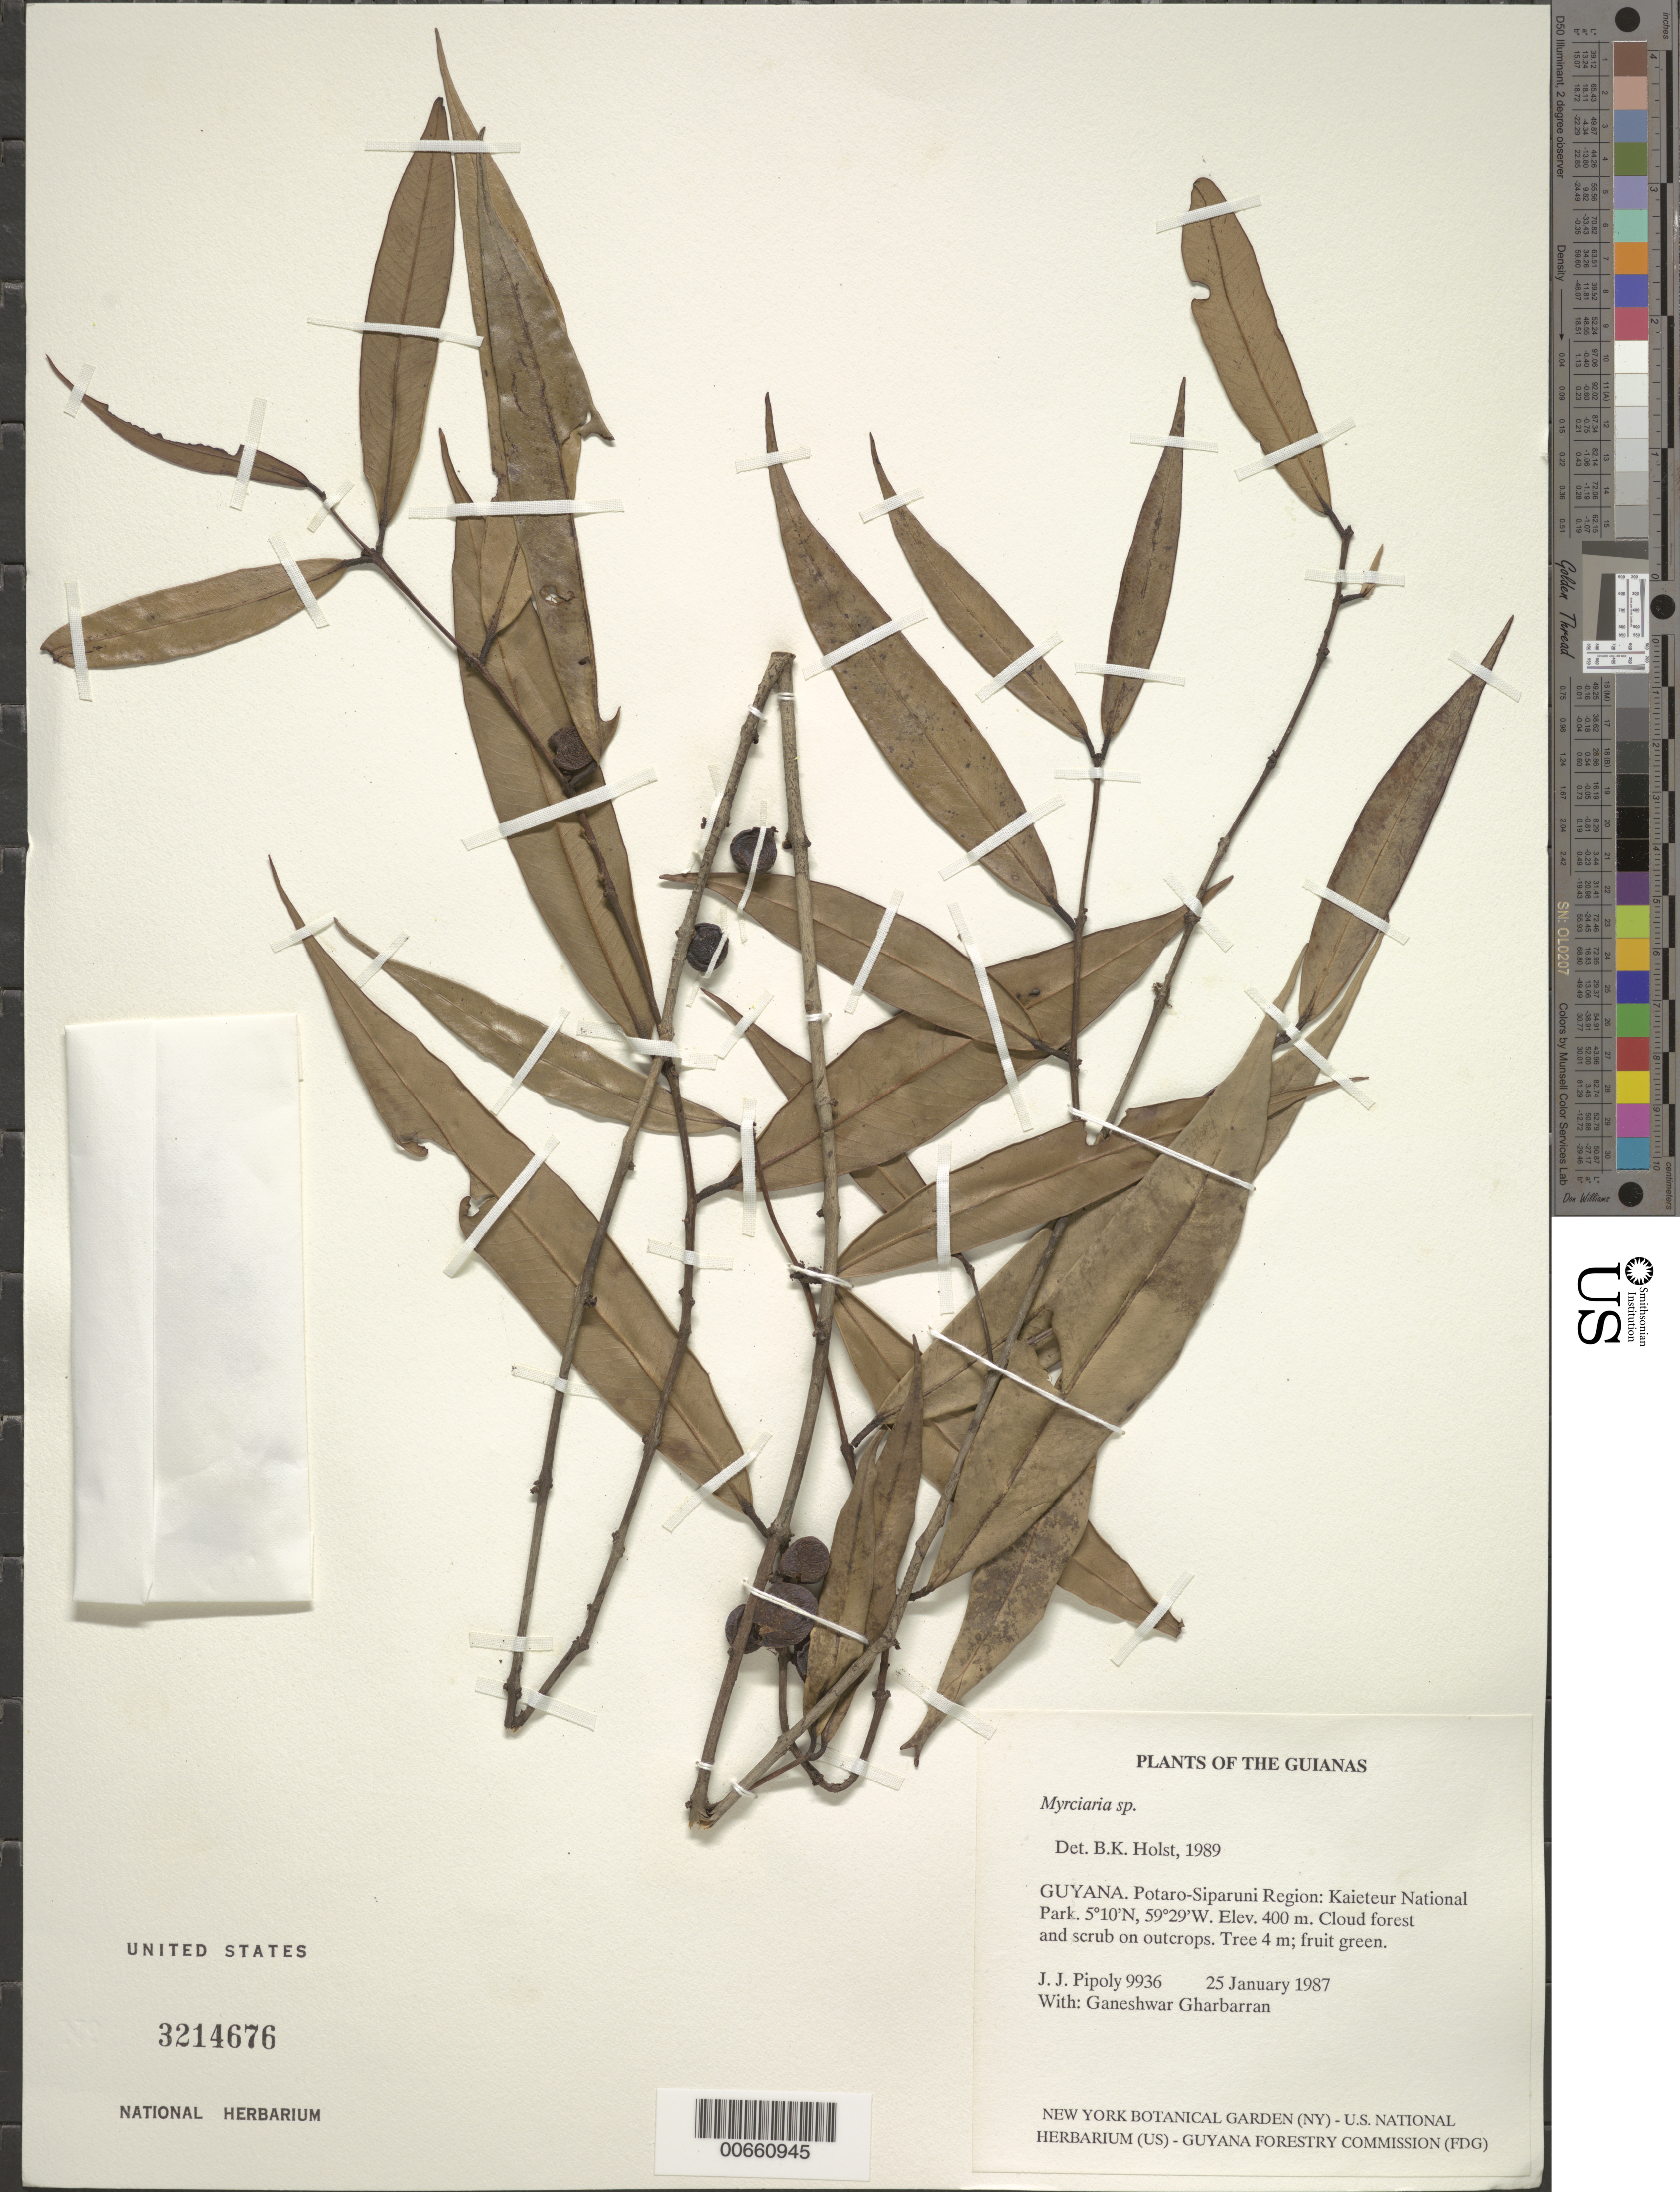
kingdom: Plantae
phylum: Tracheophyta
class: Magnoliopsida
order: Myrtales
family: Myrtaceae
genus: Myrciaria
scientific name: Myrciaria sp.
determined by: Holst, Bruce K.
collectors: J. J. Pipoly & G. Gharbarran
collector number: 9936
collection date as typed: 25 January 1987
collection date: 1987-01-25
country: Guyana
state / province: Potaro-Siparuni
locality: Kaieteur National Park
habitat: Cloud forest and scrub on outcrops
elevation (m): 400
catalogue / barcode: US 3214676